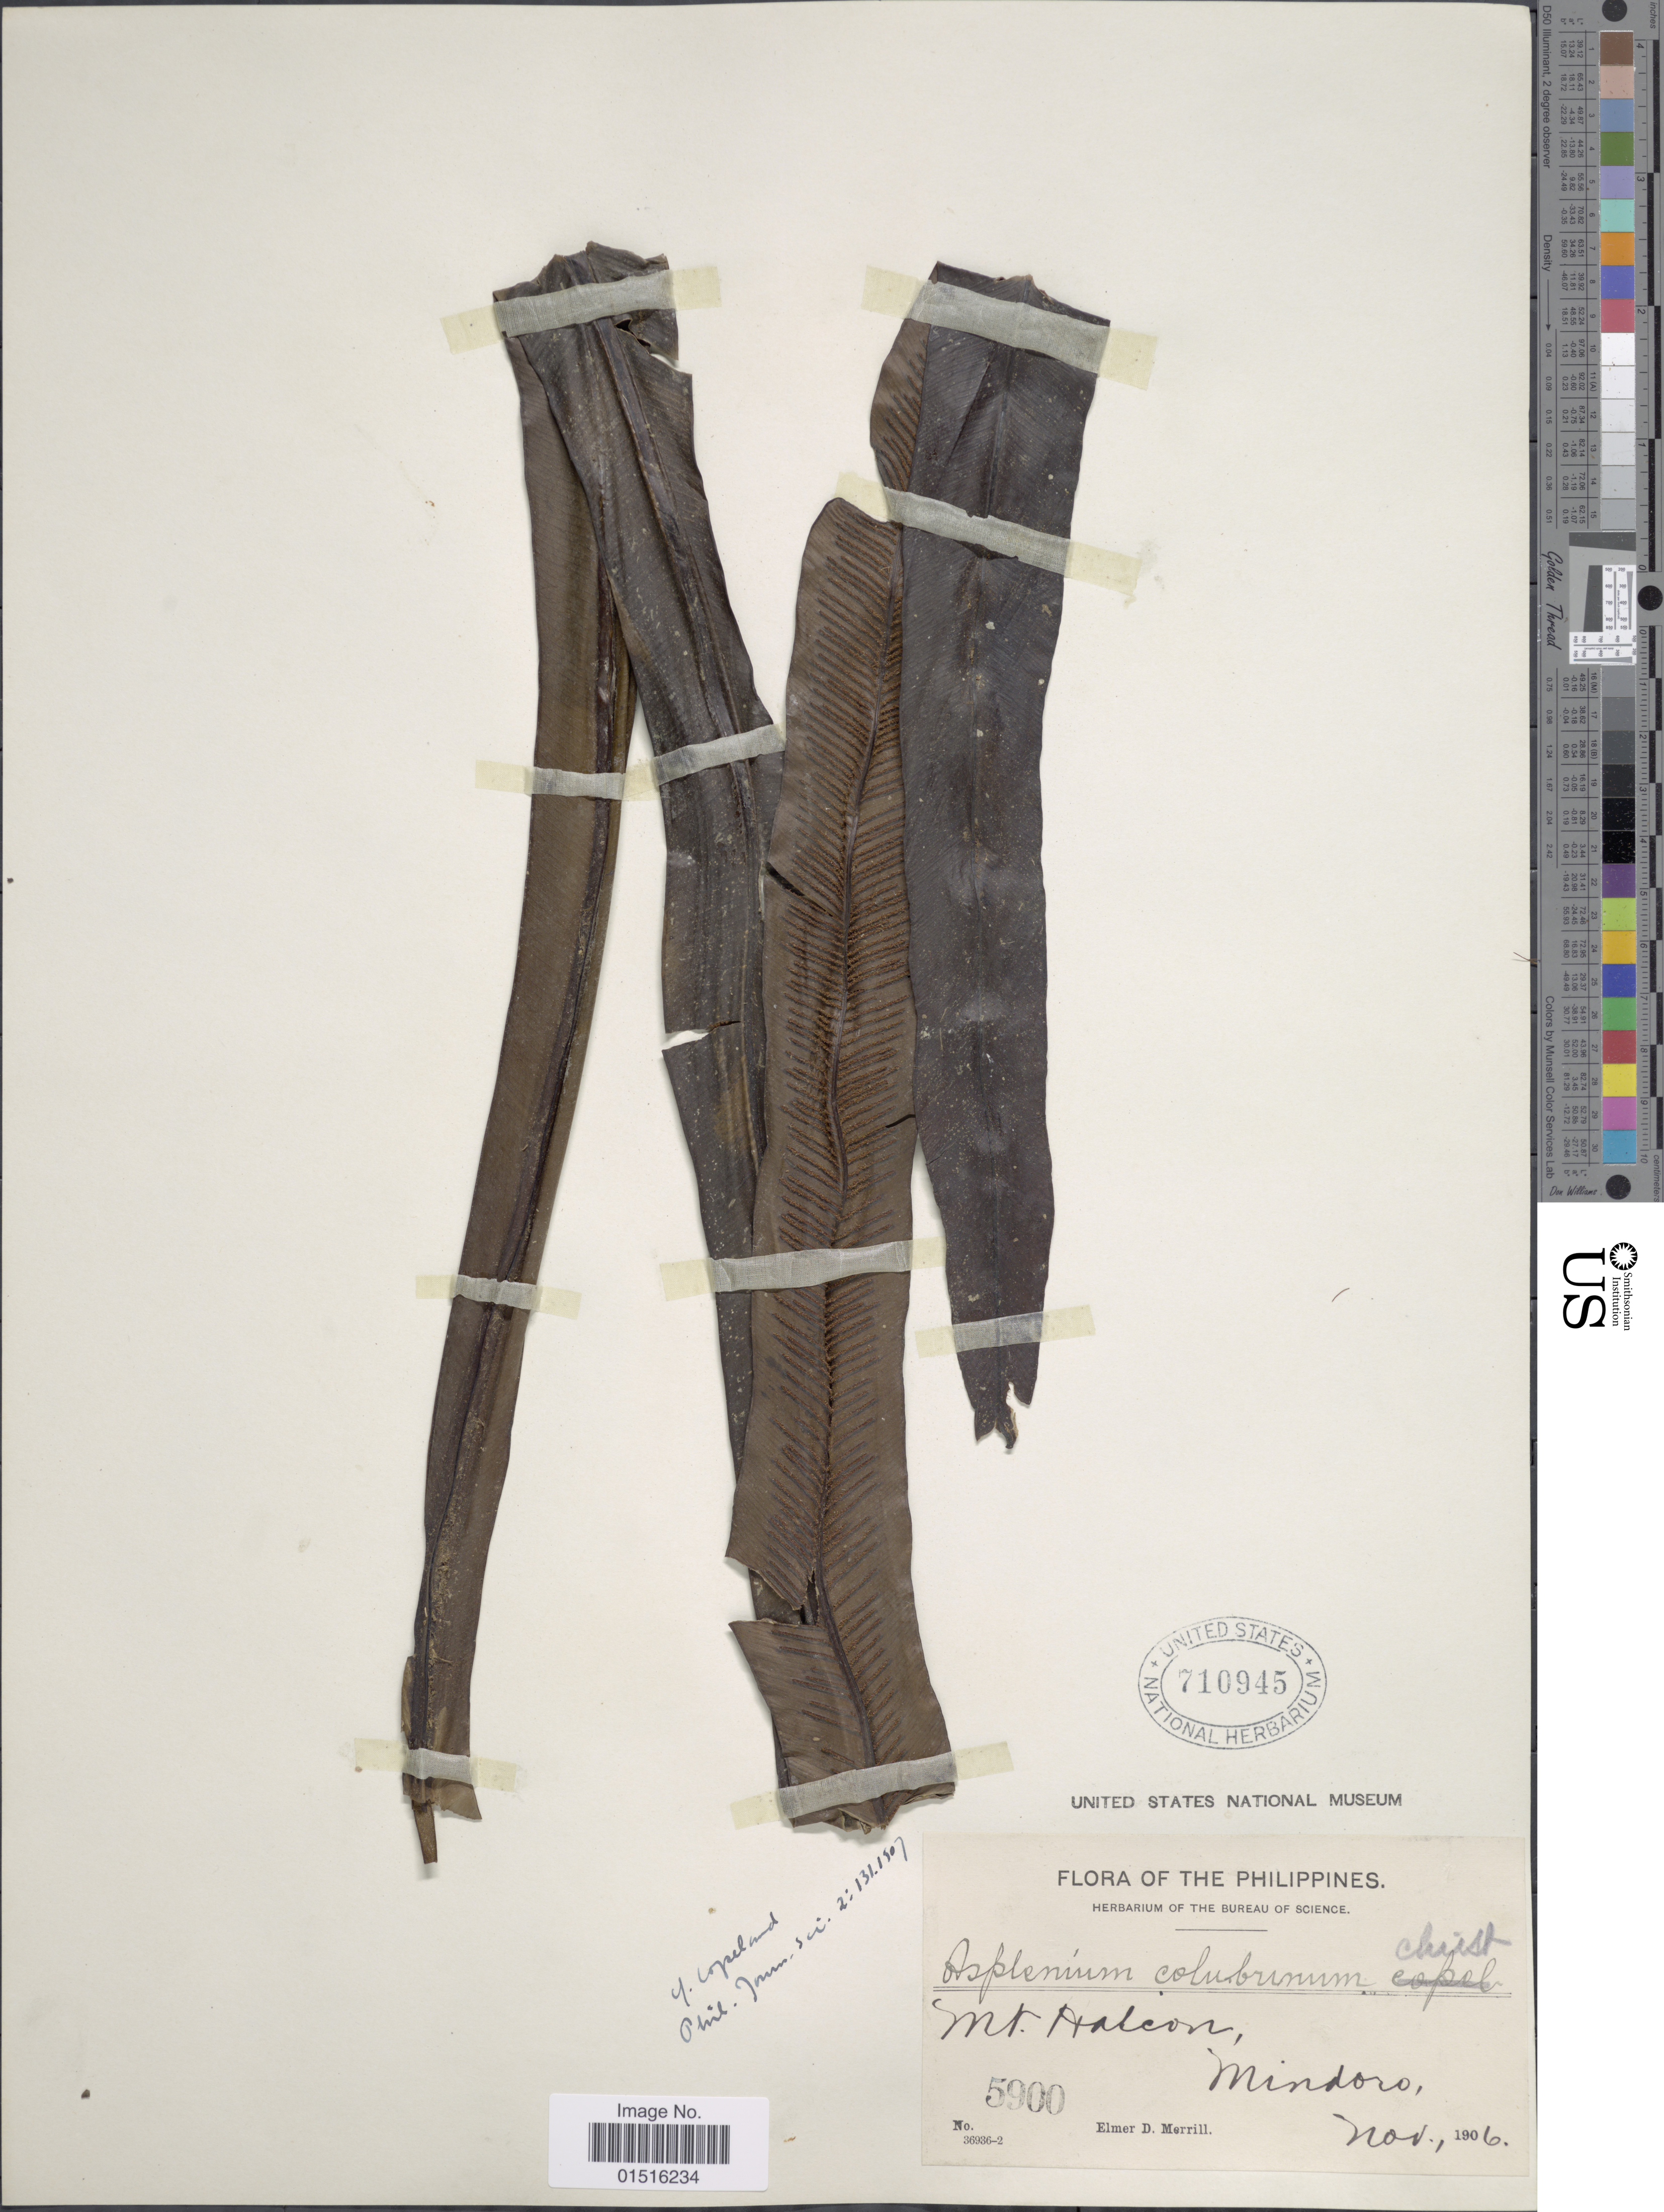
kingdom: Plantae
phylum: Tracheophyta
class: Polypodiopsida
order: Polypodiales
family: Aspleniaceae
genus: Asplenium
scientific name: Asplenium colubrinum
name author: Christ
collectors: E. D. Merrill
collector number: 5900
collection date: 1906-11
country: Philippines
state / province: Mimaropa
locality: Mt. Halcon, Mindoro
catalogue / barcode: US 710945